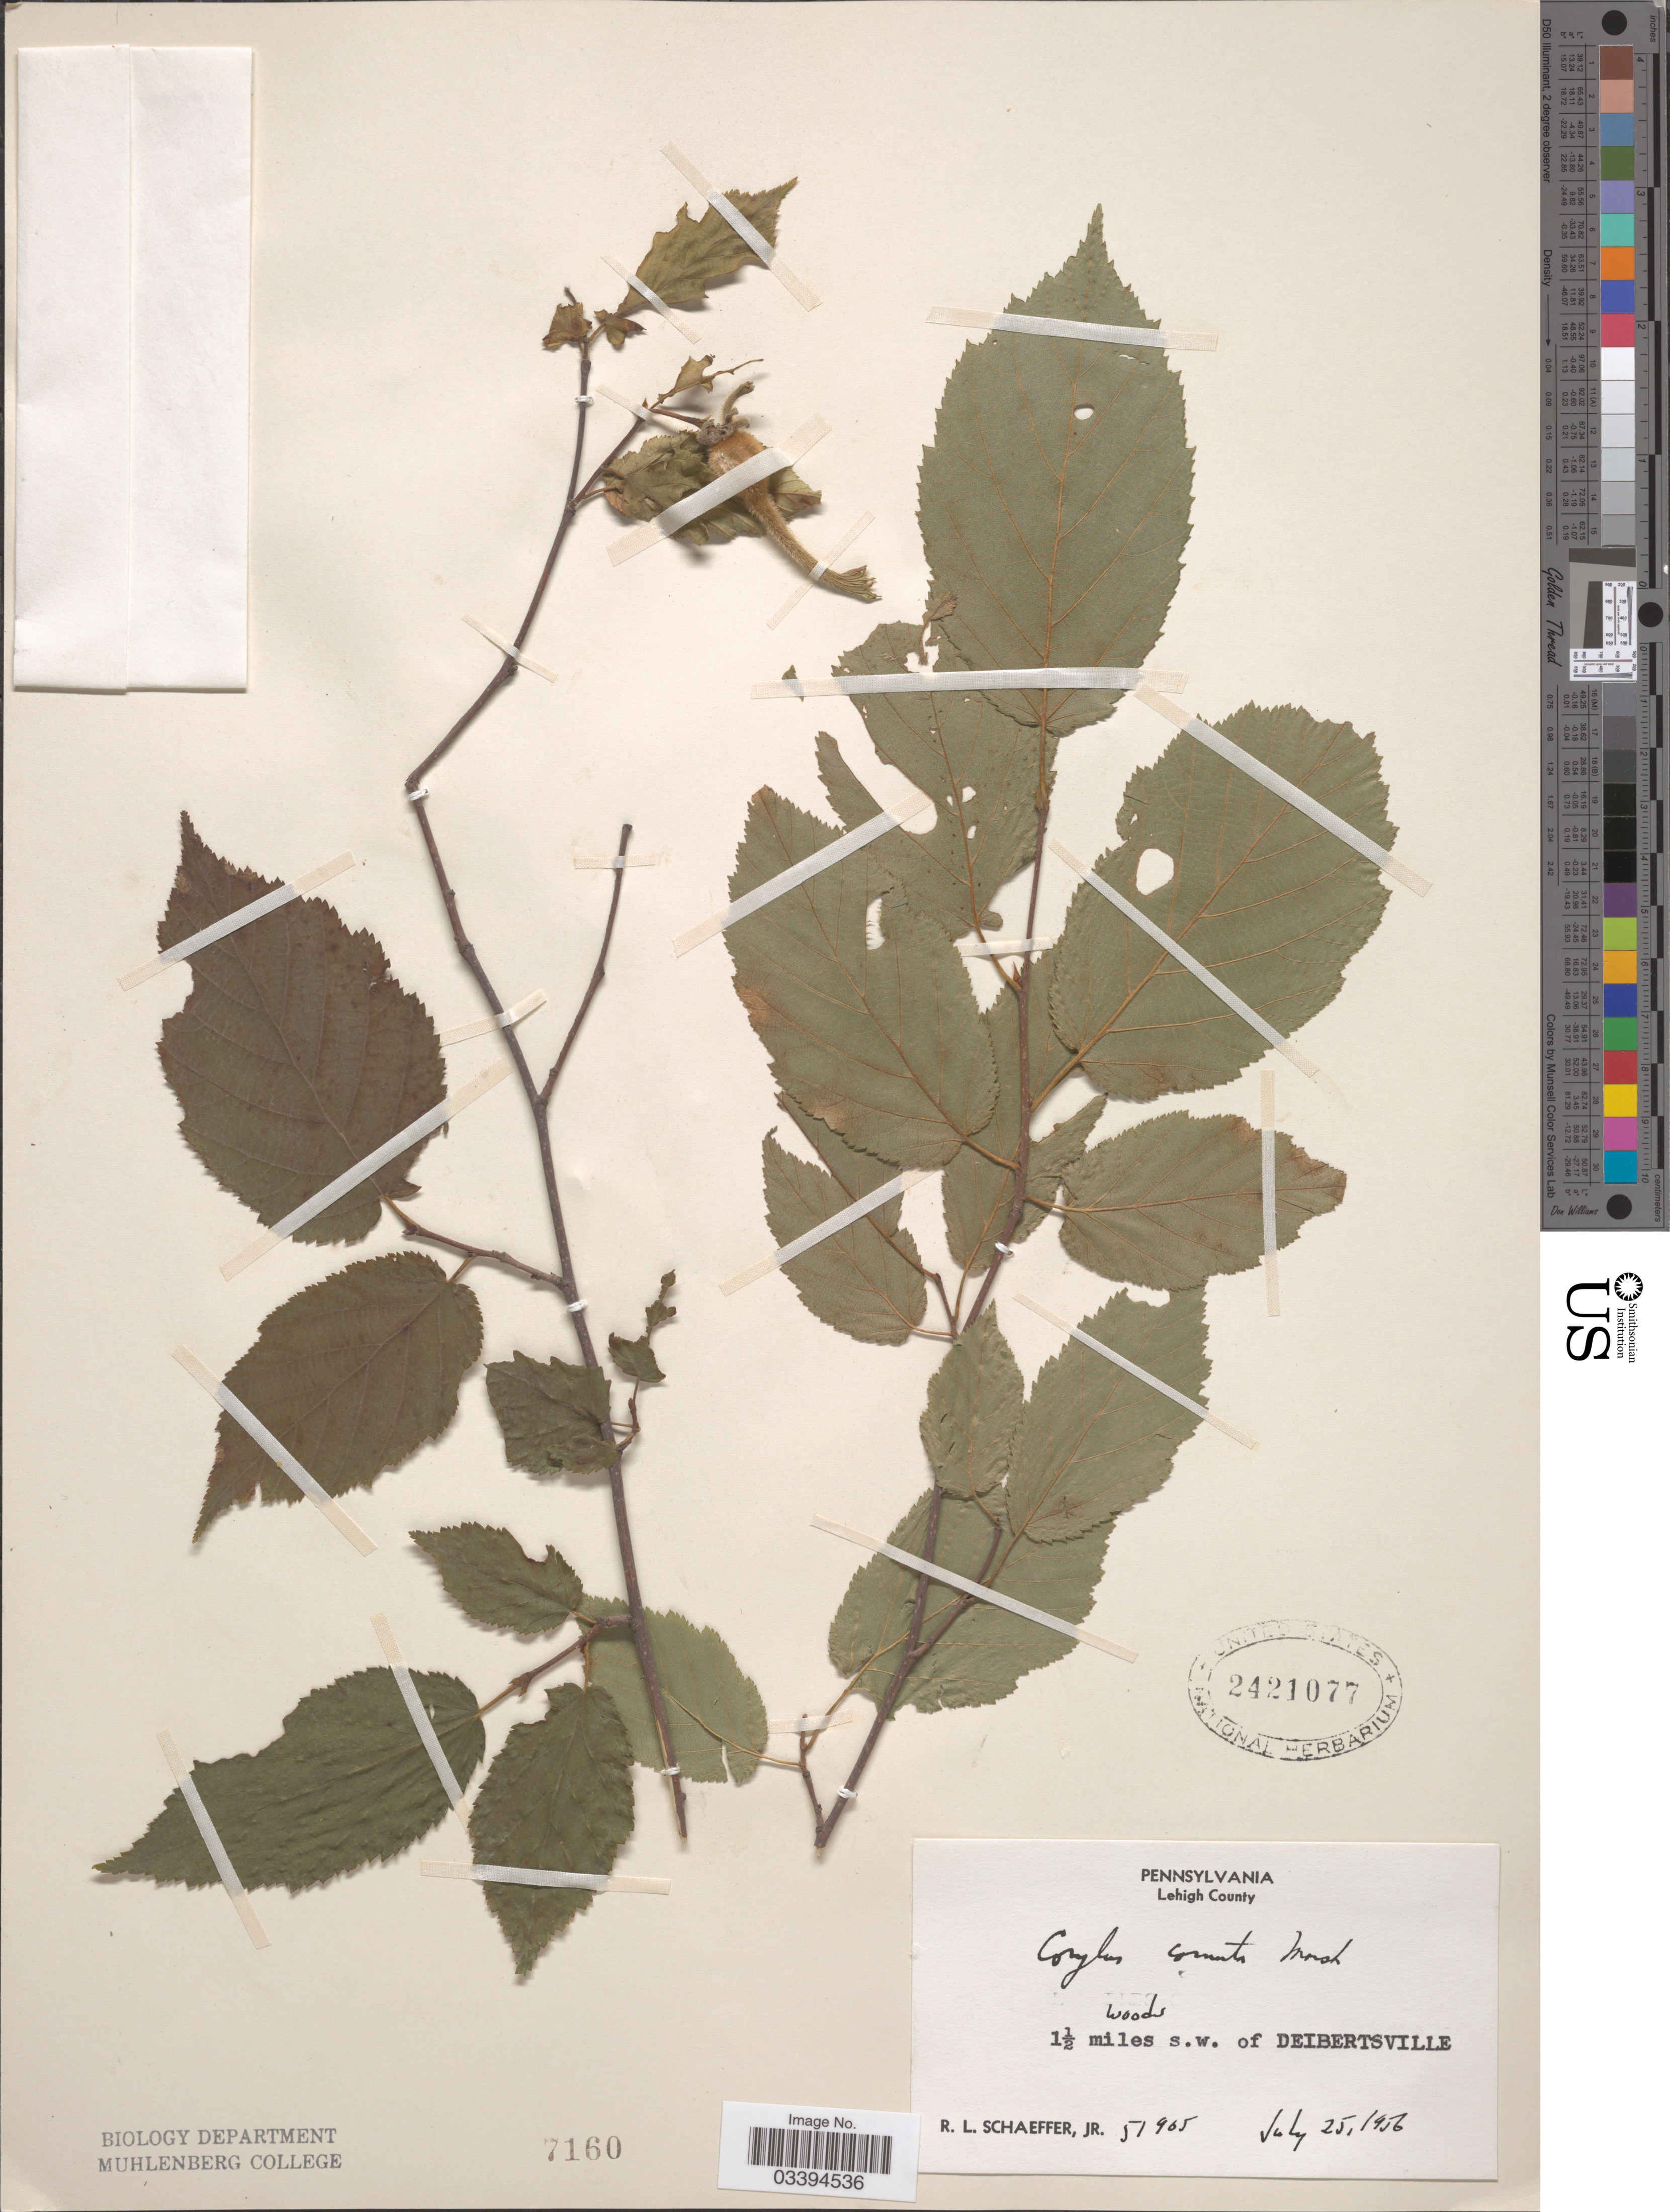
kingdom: Plantae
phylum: Tracheophyta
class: Magnoliopsida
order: Fagales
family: Betulaceae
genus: Corylus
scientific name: Corylus cornuta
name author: Marshall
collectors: R. L. Schaeffer Jr.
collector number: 51965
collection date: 1956-07-25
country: United States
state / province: Pennsylvania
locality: Lehigh County, 1½ miles s.w. of Deibertsville.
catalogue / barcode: US 2421077